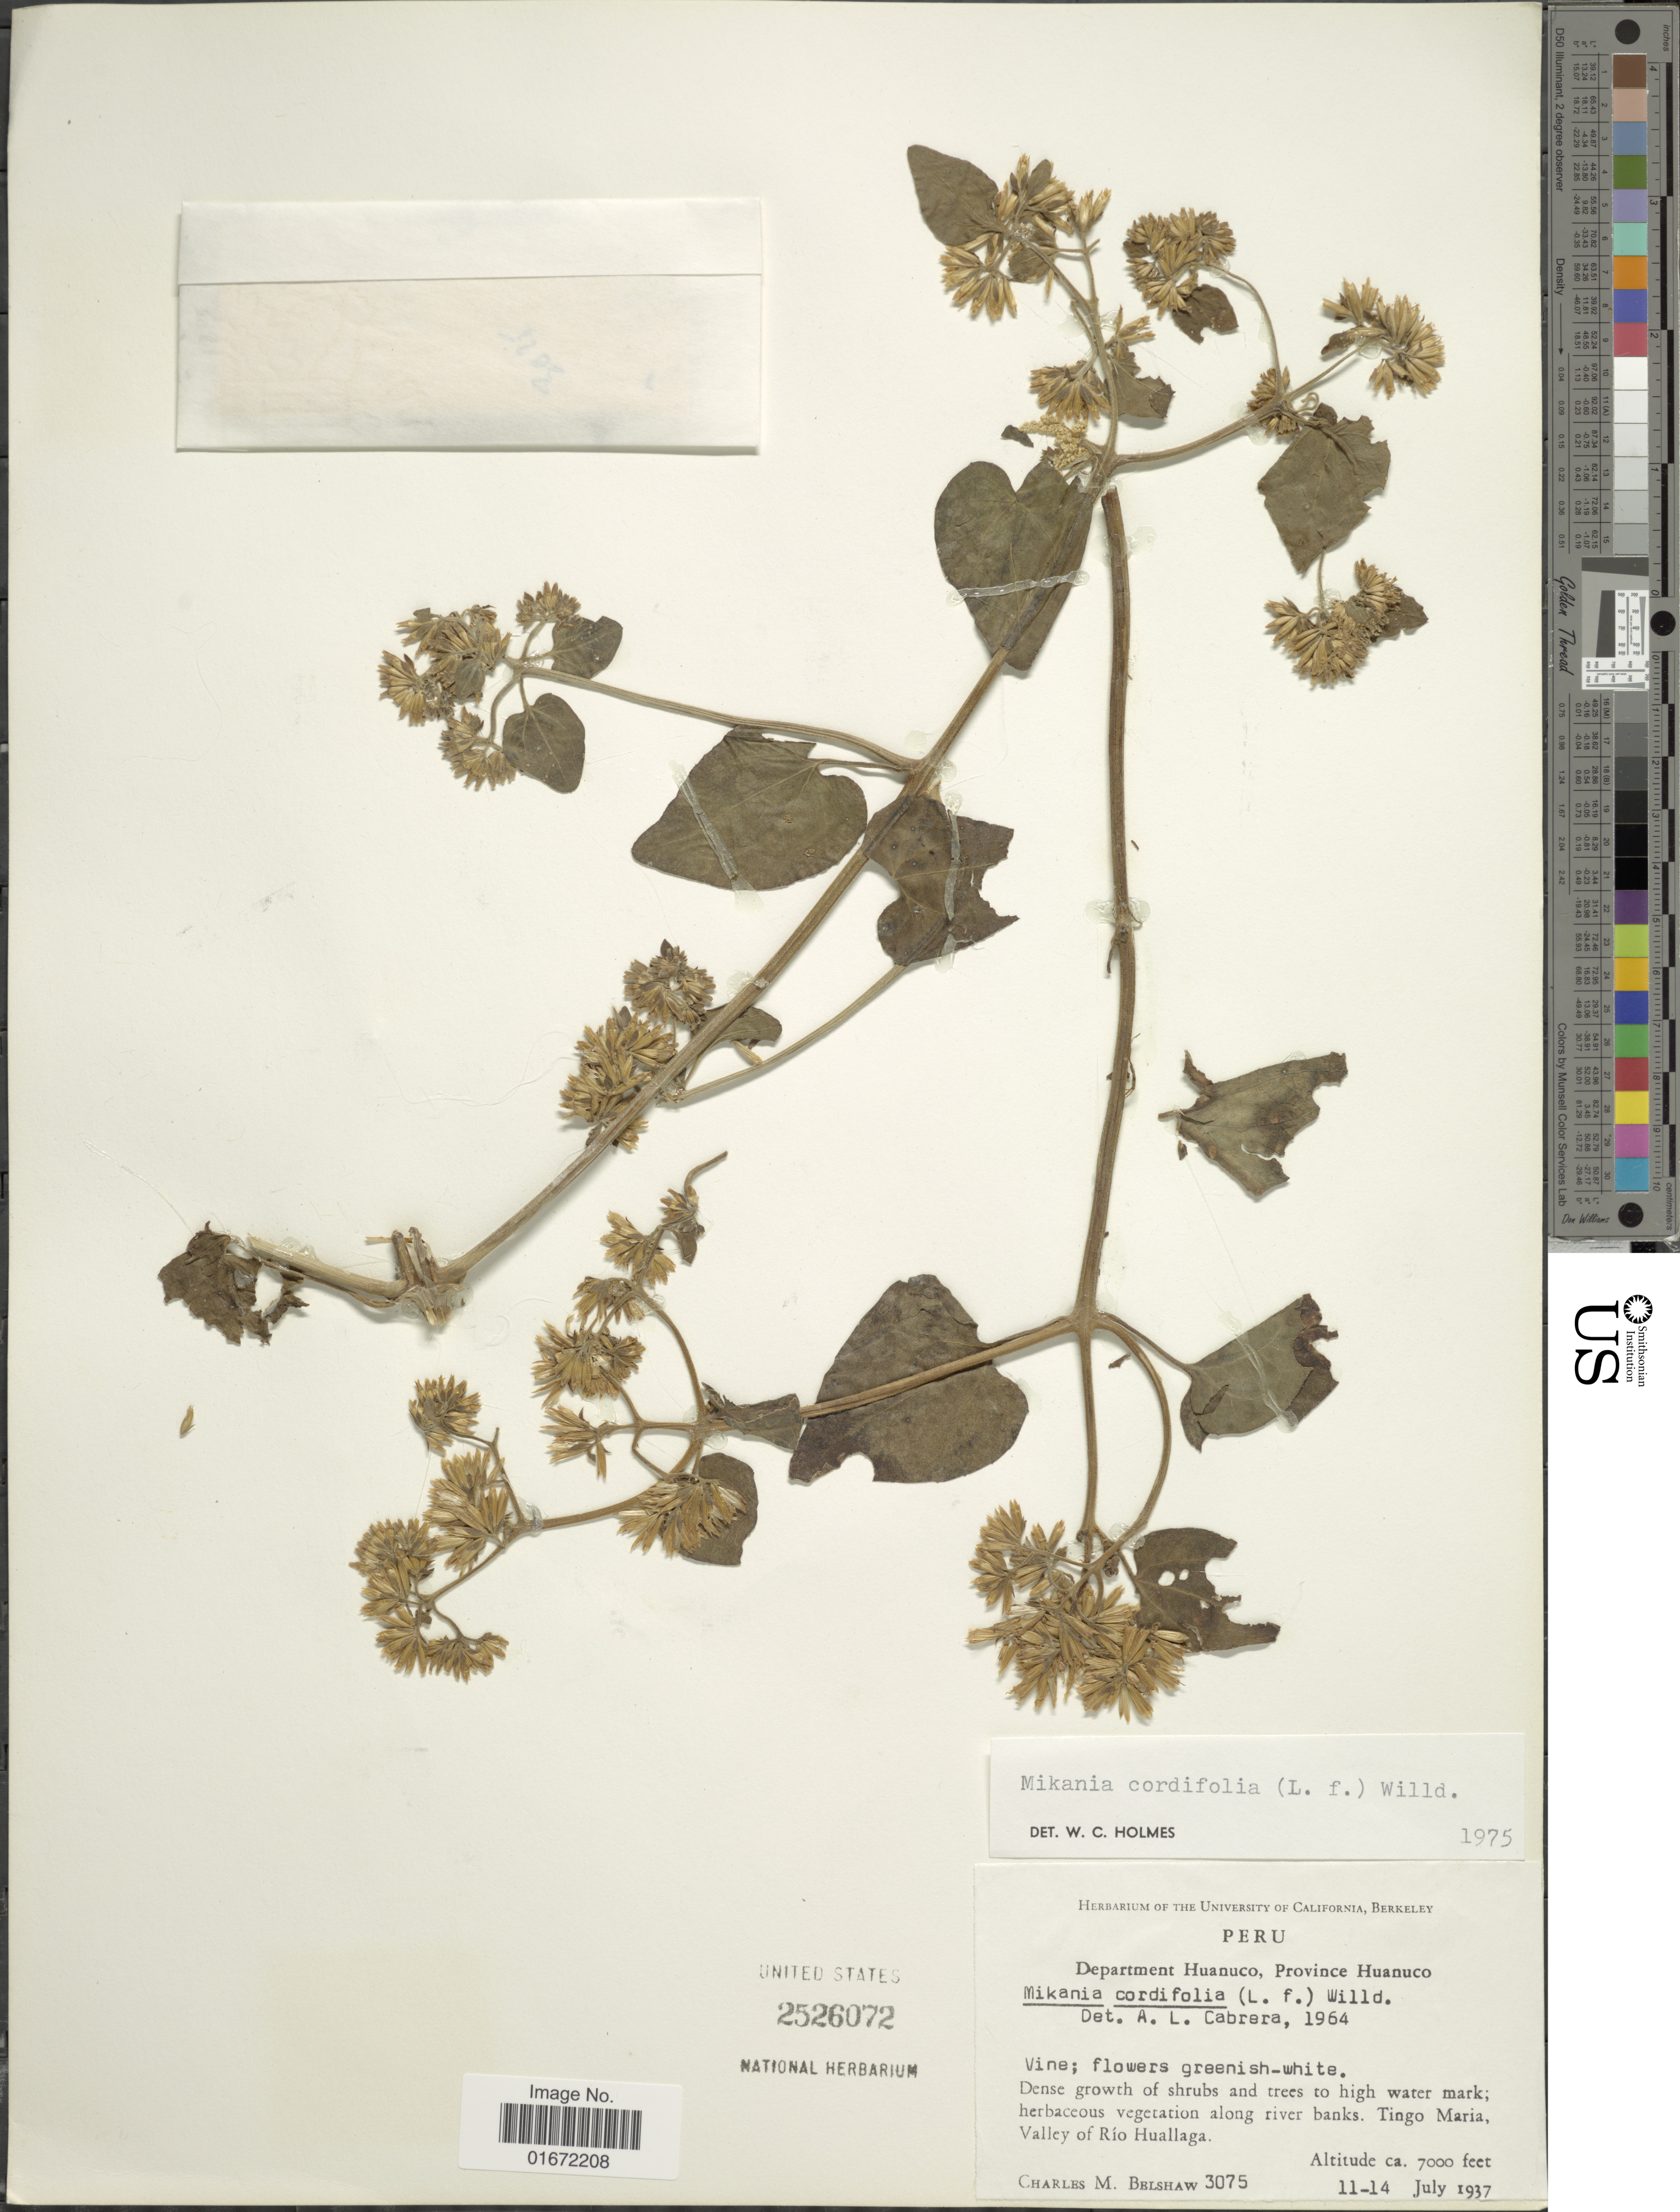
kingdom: Plantae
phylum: Tracheophyta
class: Magnoliopsida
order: Asterales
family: Asteraceae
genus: Mikania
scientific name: Mikania cordifolia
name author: Kunth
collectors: C. Shaw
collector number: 3075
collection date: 1937-07-11/1937-07-14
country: Peru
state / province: Huánuco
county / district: Huánuco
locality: Department of Huanuco, Province Huanuco. Tingo Maria, Valley of Río Huallaga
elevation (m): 2134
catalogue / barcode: US 2526072